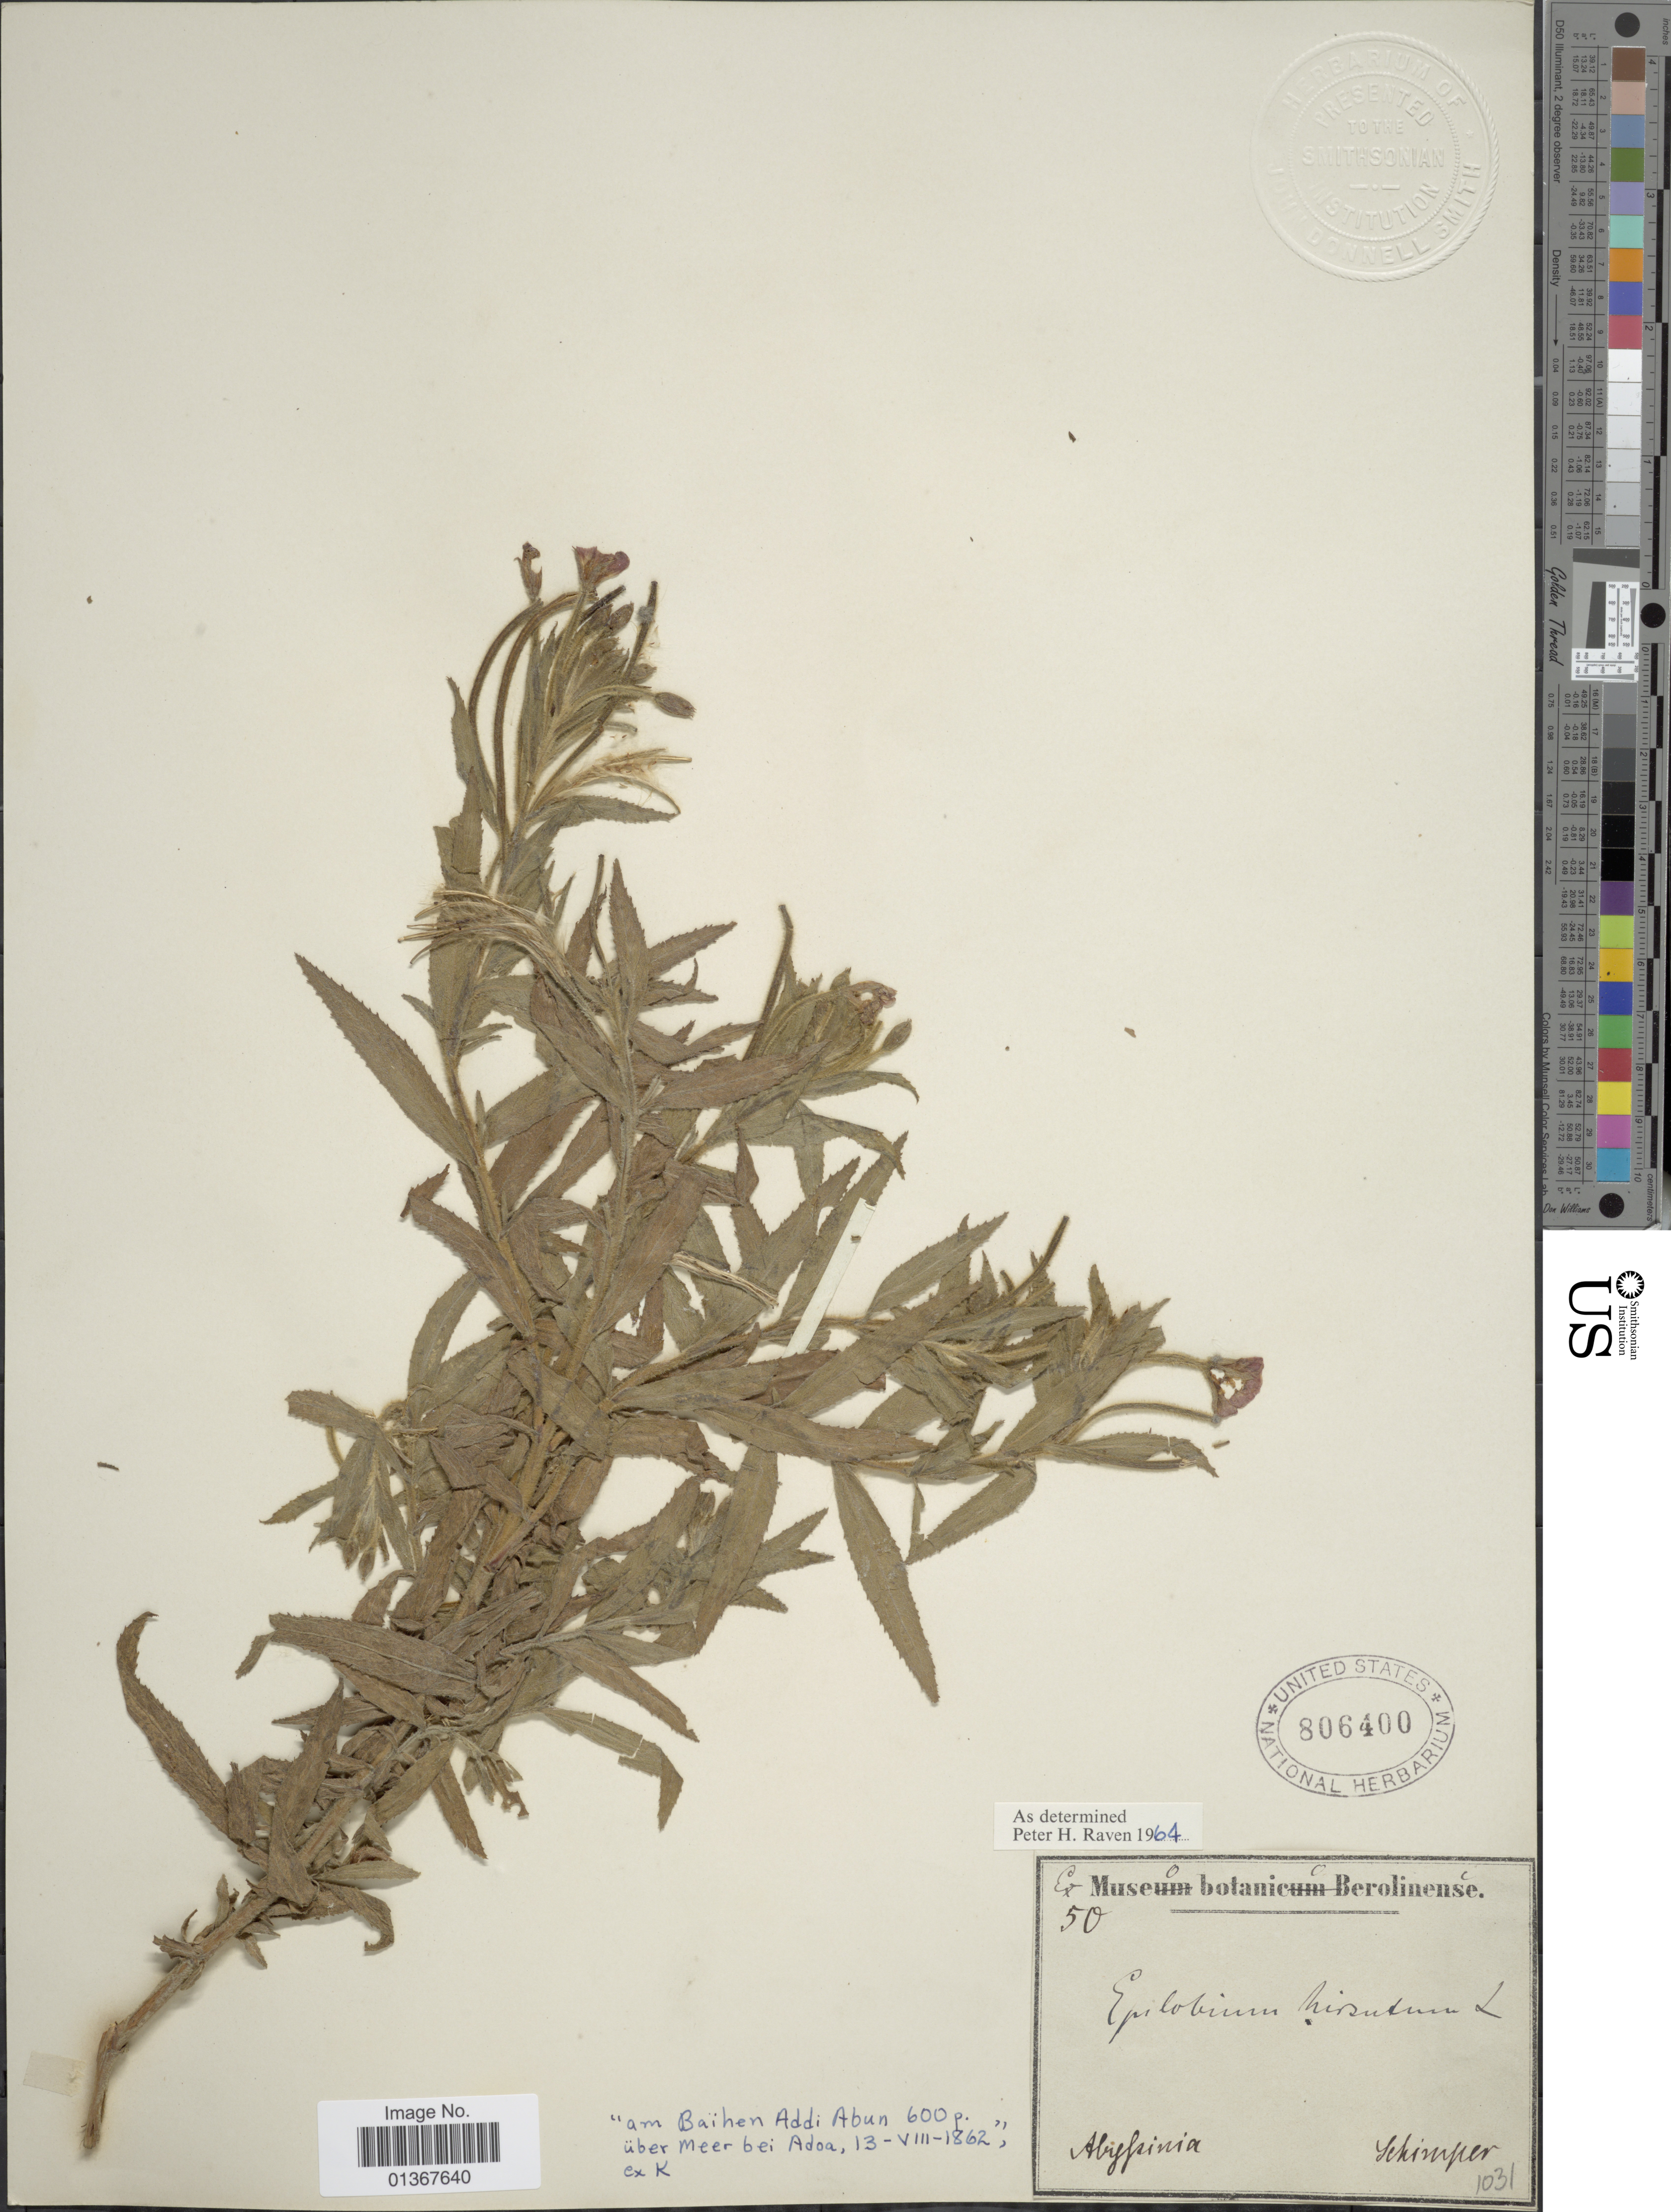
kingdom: Plantae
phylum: Tracheophyta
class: Magnoliopsida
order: Myrtales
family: Onagraceae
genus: Epilobium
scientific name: Epilobium hirsutum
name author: L.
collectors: -. Schimper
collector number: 1031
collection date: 1862-08-13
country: Ethiopia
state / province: Tigray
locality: Abyssinia, Am Baïhen Addi Abun über Meer bei Adoa.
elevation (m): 183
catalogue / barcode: US 806400